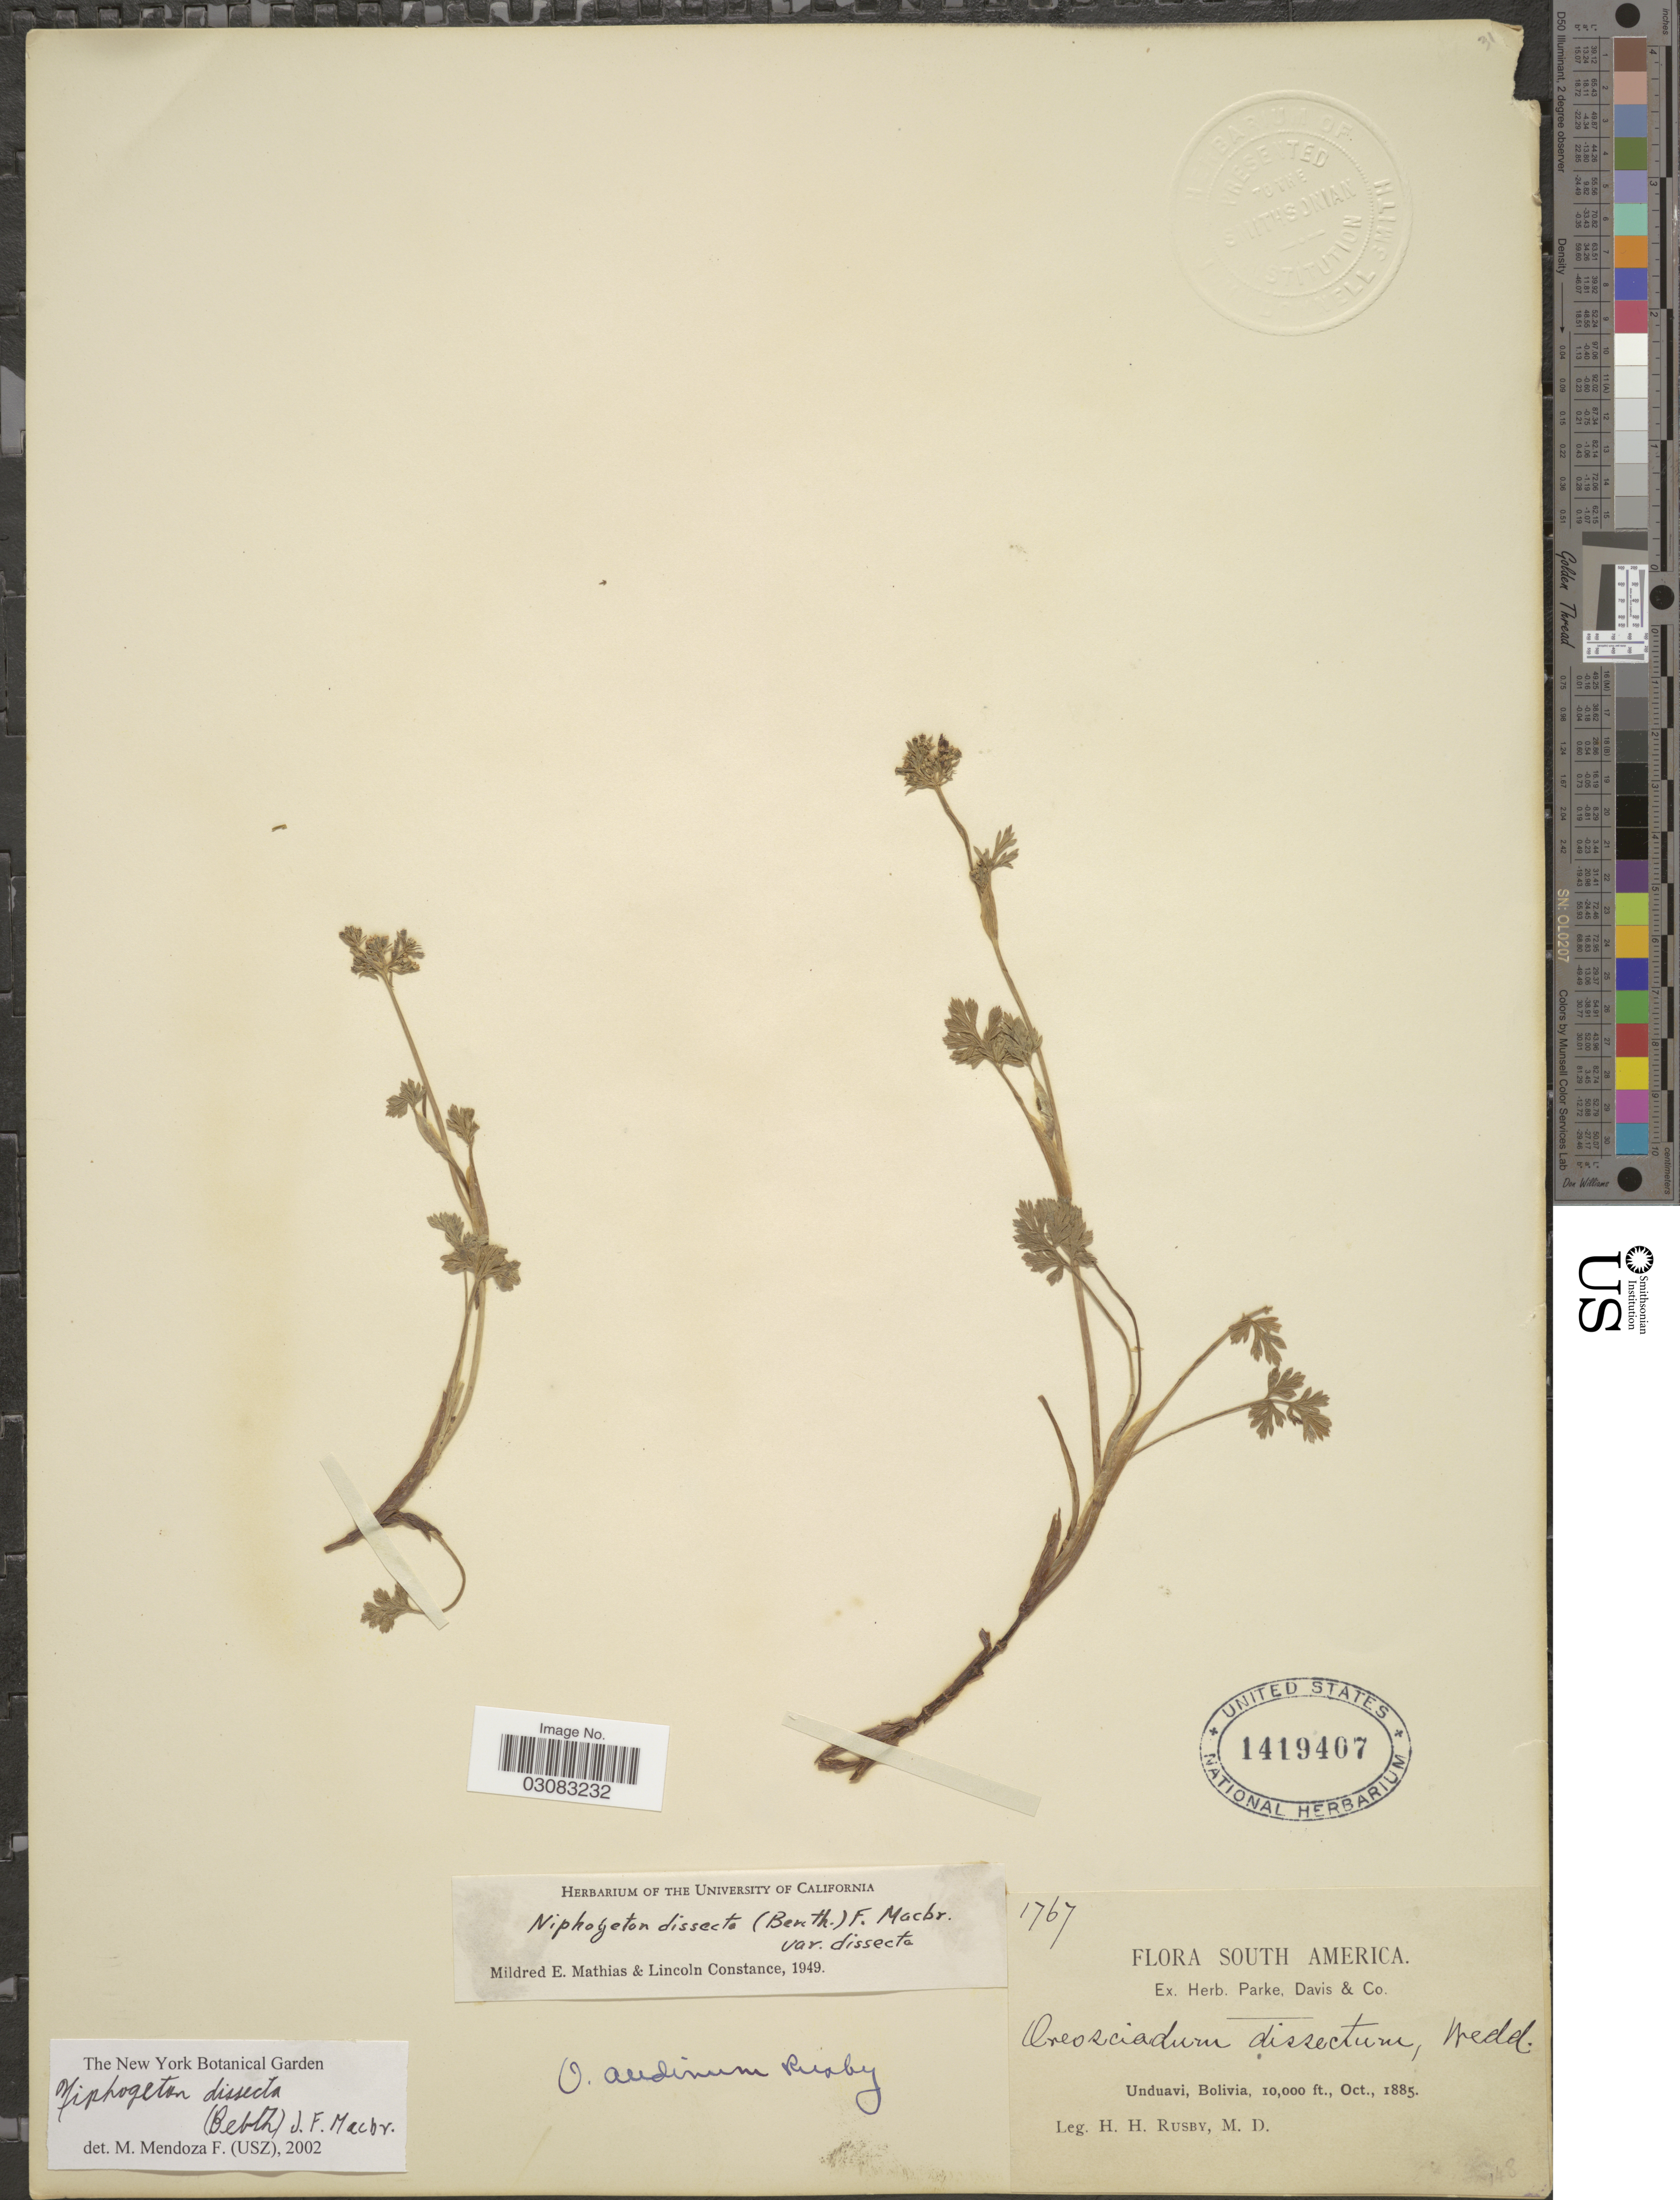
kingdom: Plantae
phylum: Tracheophyta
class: Magnoliopsida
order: Apiales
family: Apiaceae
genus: Niphogeton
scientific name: Niphogeton dissecta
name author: (Benth.) J.F. Macbr.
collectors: H. H. Rusby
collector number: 1767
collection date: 1885-10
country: Bolivia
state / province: La Paz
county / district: Nor Yungas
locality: Unduavi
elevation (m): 3048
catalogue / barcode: US 1419407